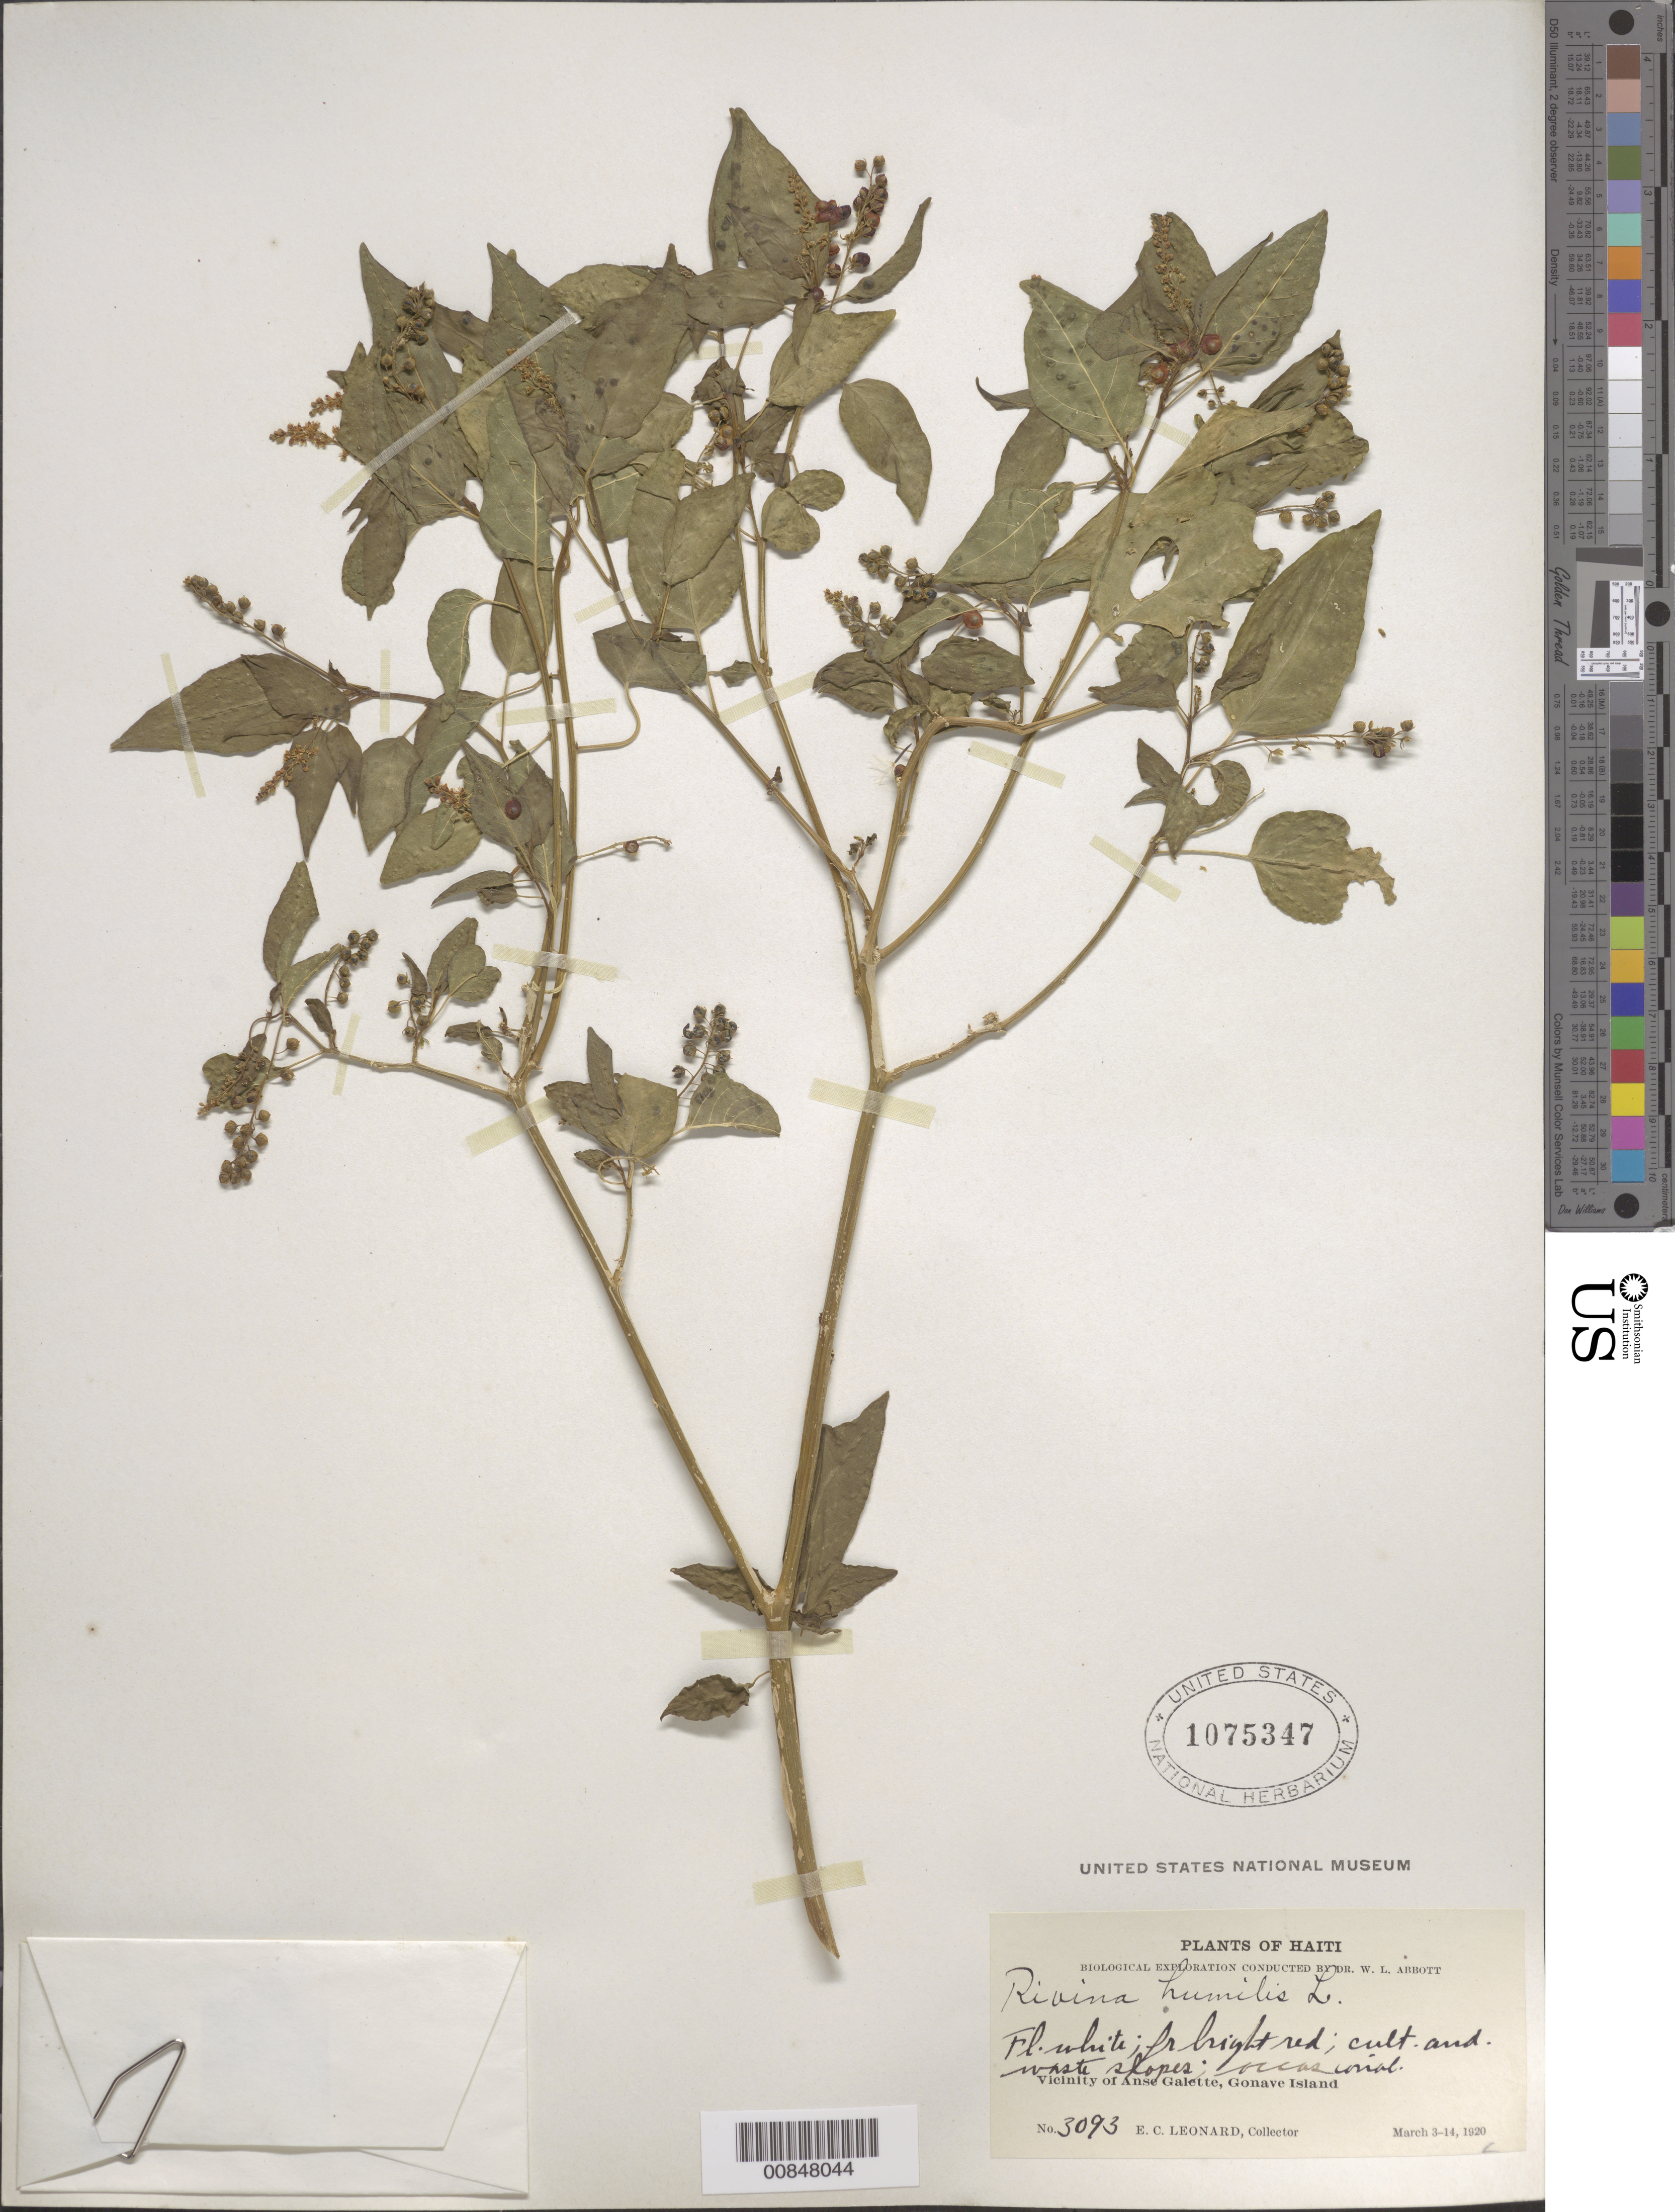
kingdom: Plantae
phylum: Tracheophyta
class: Magnoliopsida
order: Caryophyllales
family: Phytolaccaceae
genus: Rivina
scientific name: Rivina humilis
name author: L.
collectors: E. C. Leonard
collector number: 3093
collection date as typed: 03 Mar 1920 to 14 Mar 1920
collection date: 1920-03-03/1920-03-14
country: Haiti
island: Gonave I.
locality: Vicinity of Anse Galette, Gonave Island.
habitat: Cultivated and waste slopes.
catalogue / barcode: US 1075347